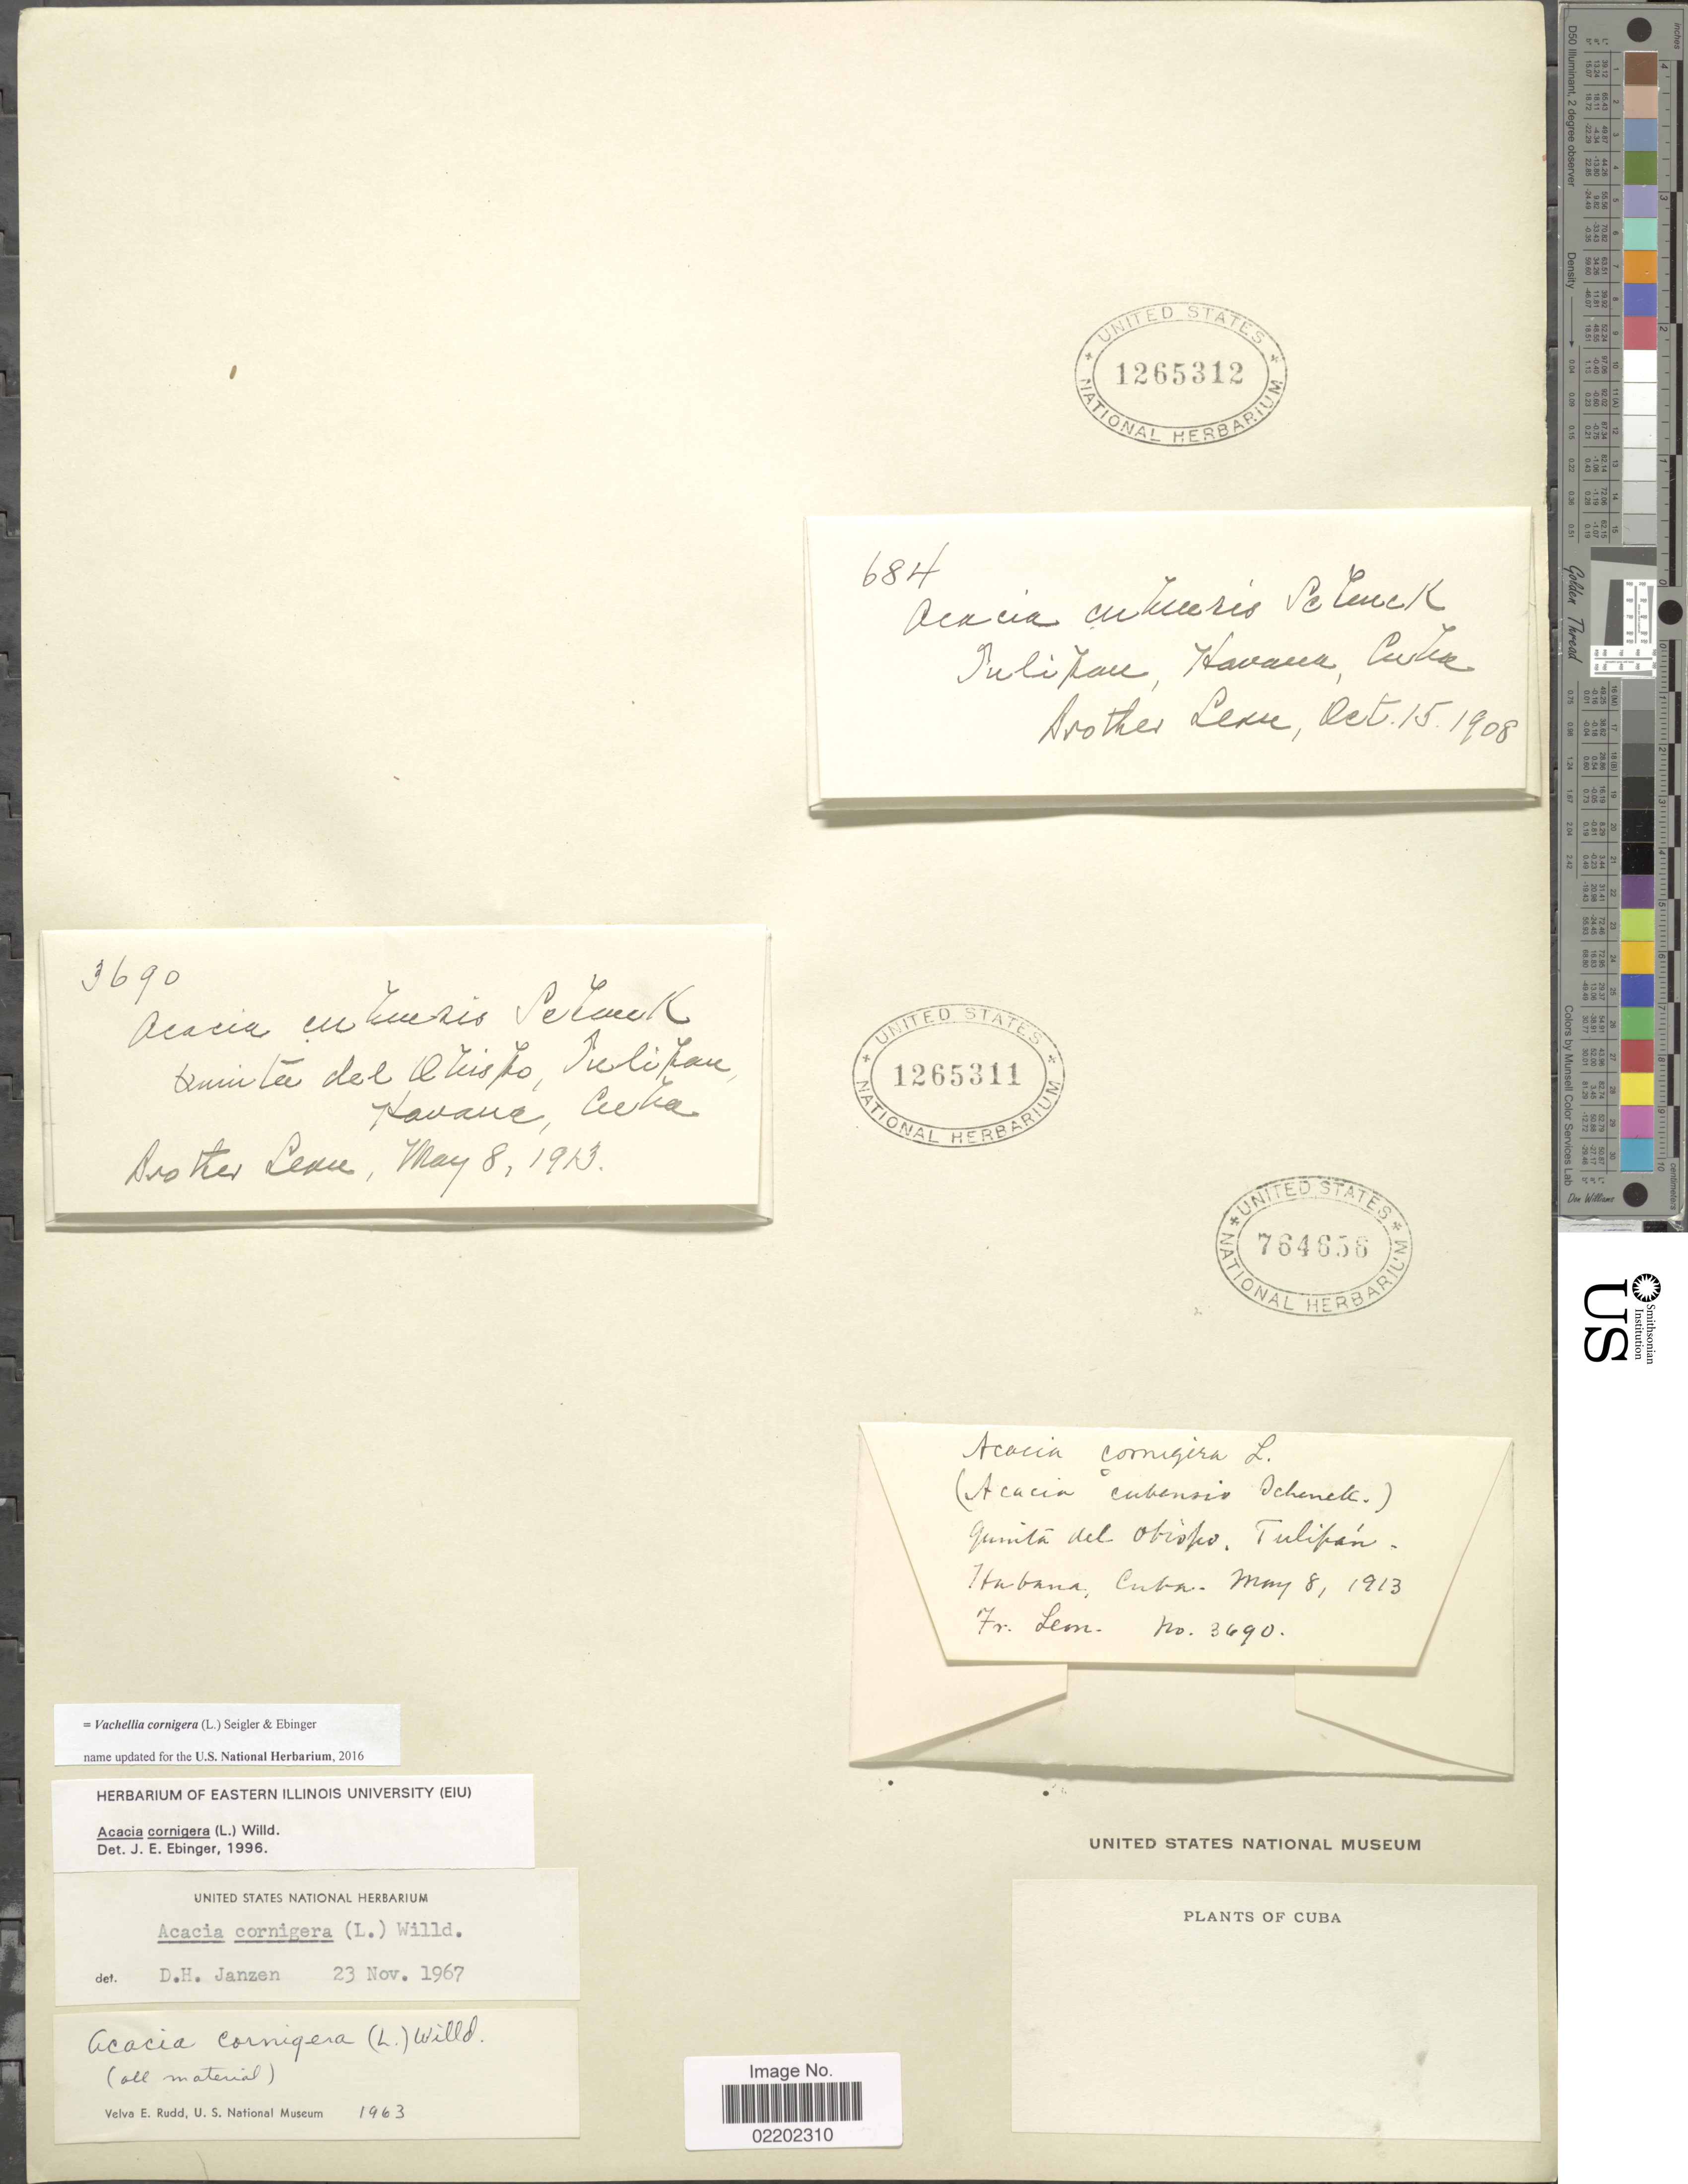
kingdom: Plantae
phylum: Tracheophyta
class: Magnoliopsida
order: Fabales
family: Fabaceae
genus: Vachellia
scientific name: Vachellia cornigera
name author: (L.) Seigler & Ebinger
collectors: Bro. León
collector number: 3690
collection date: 1913-05-08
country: Cuba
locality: Quinta del Obispo, Tulipan, Havana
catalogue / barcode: US 1265311-2